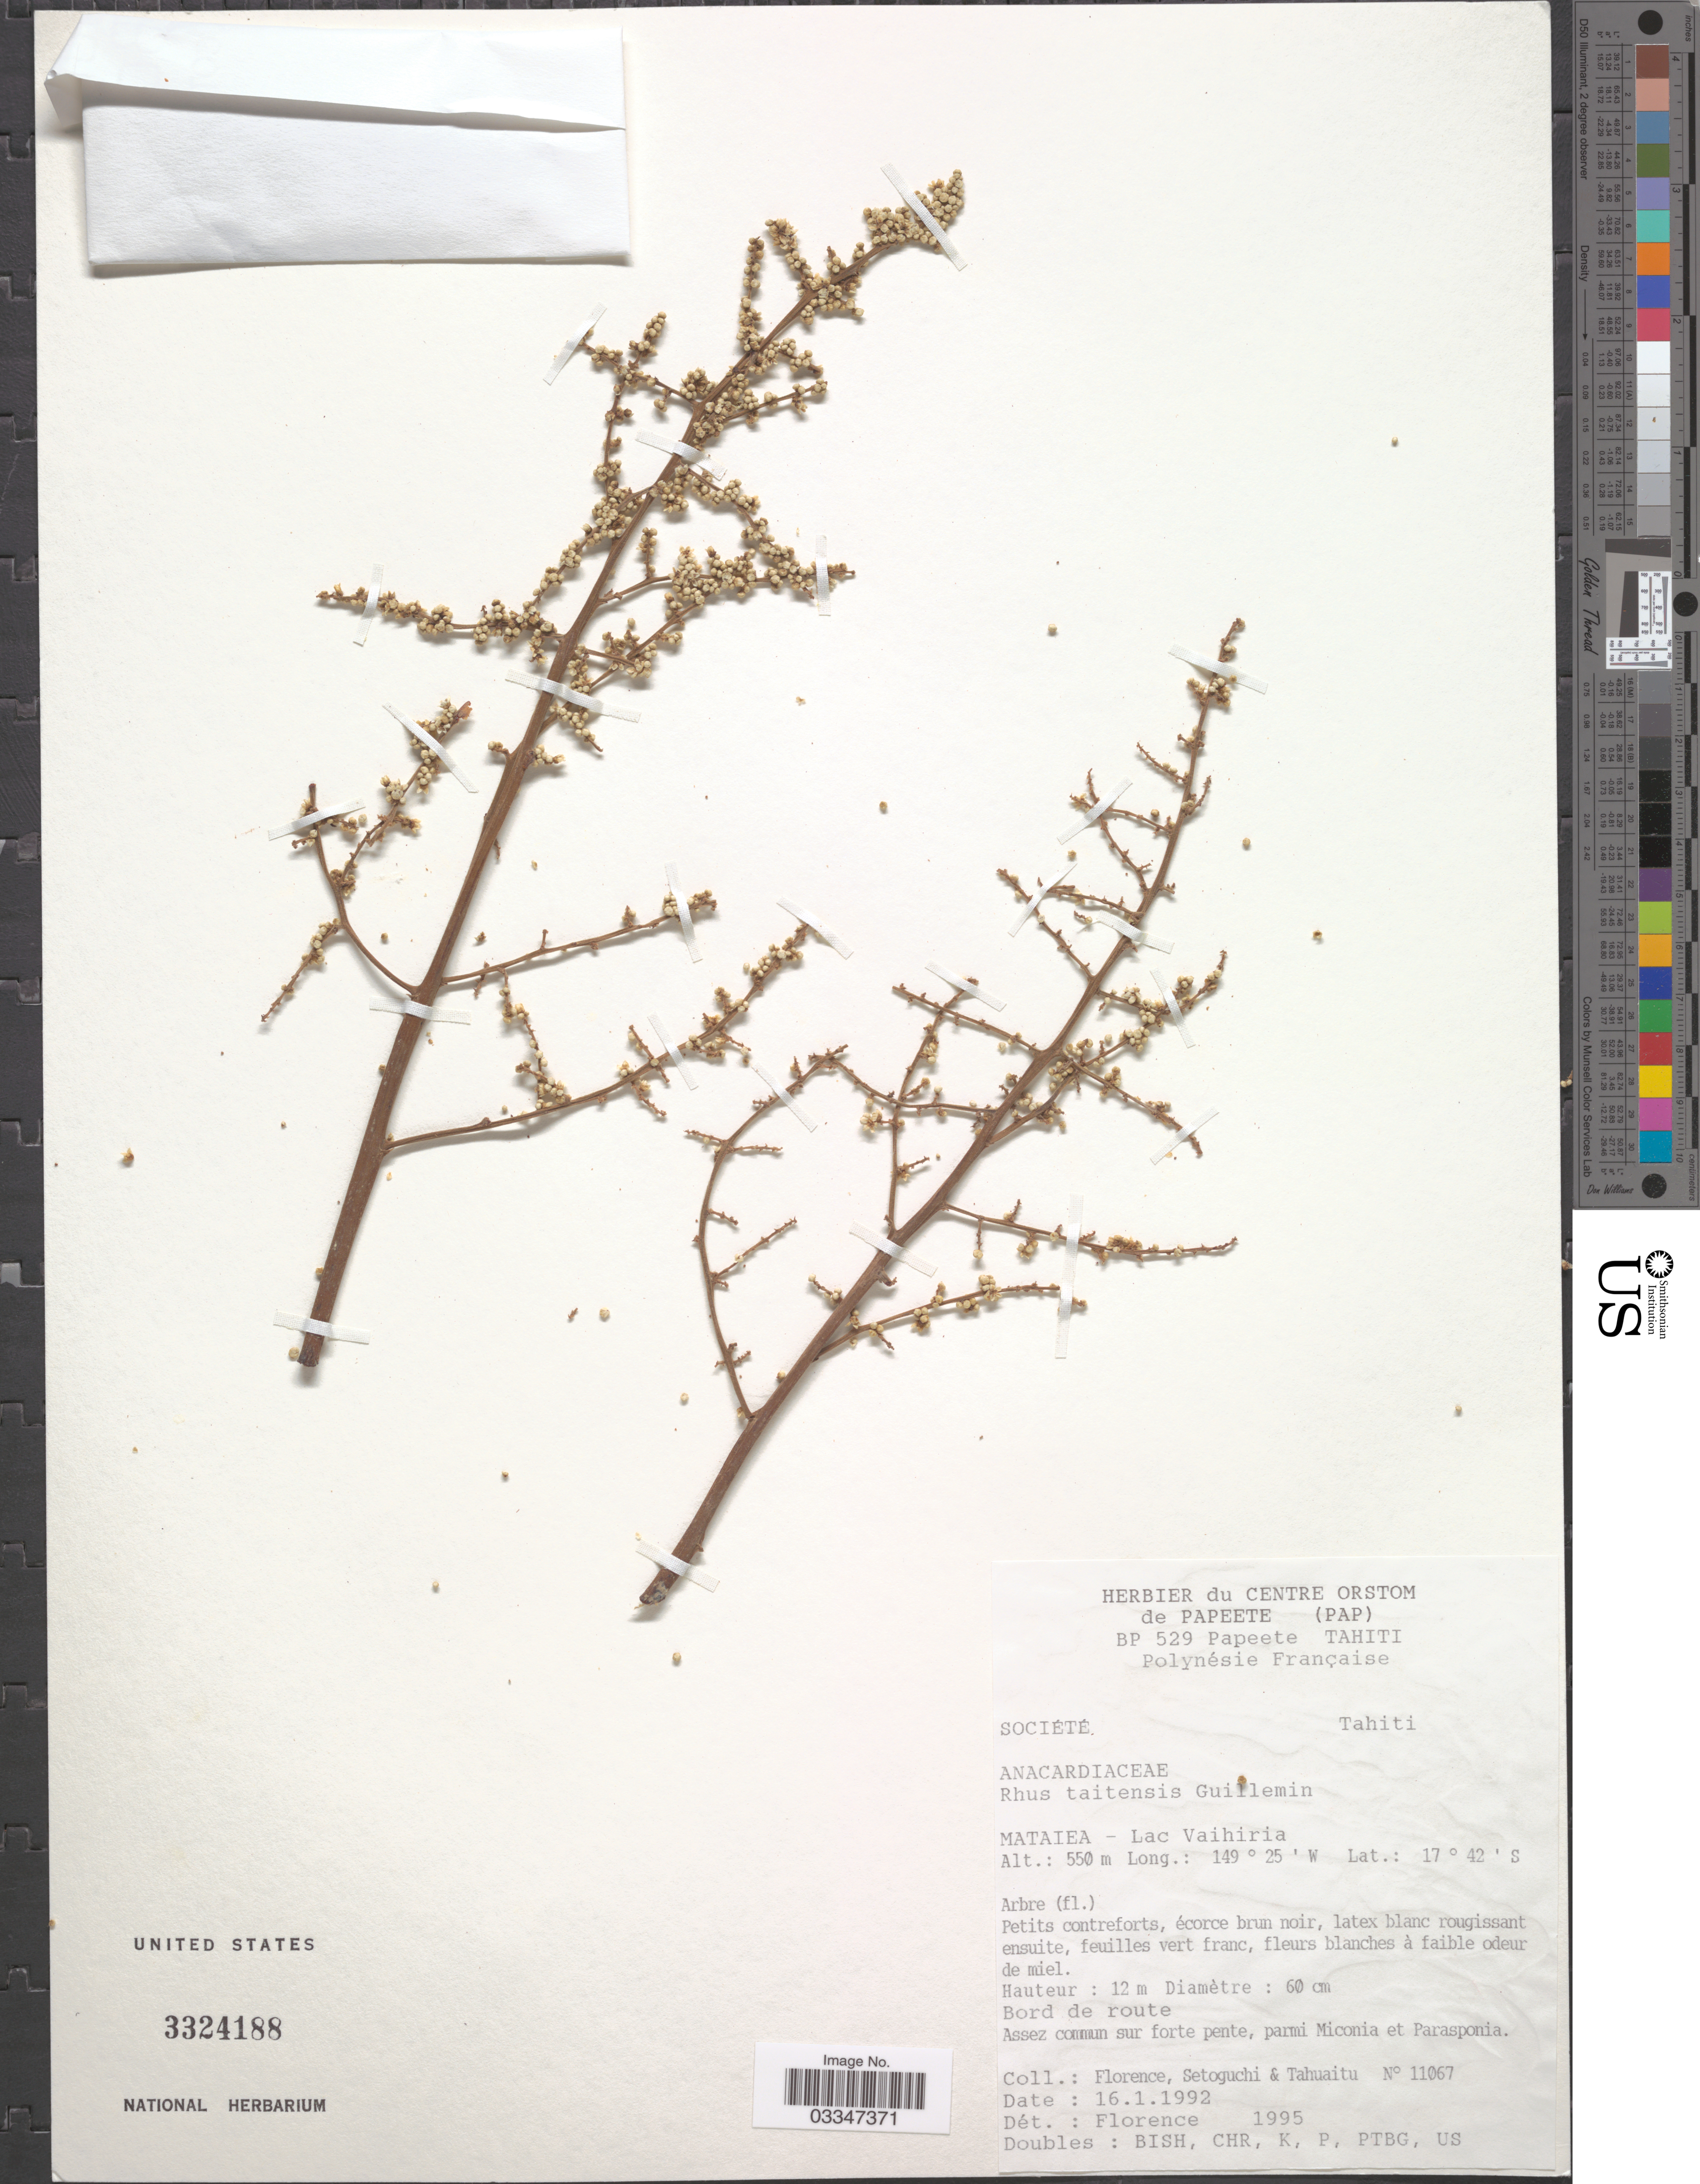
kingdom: Plantae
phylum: Tracheophyta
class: Magnoliopsida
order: Sapindales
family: Anacardiaceae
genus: Rhus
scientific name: Rhus taitensis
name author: Guill.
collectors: -. Florence, Setoguchi & -. Tahuaitu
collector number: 11067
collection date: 1992-01-16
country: French Polynesia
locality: Société. Tahiti. Mataiea - Lac Vaihiria.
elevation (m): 550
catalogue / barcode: US 3324188